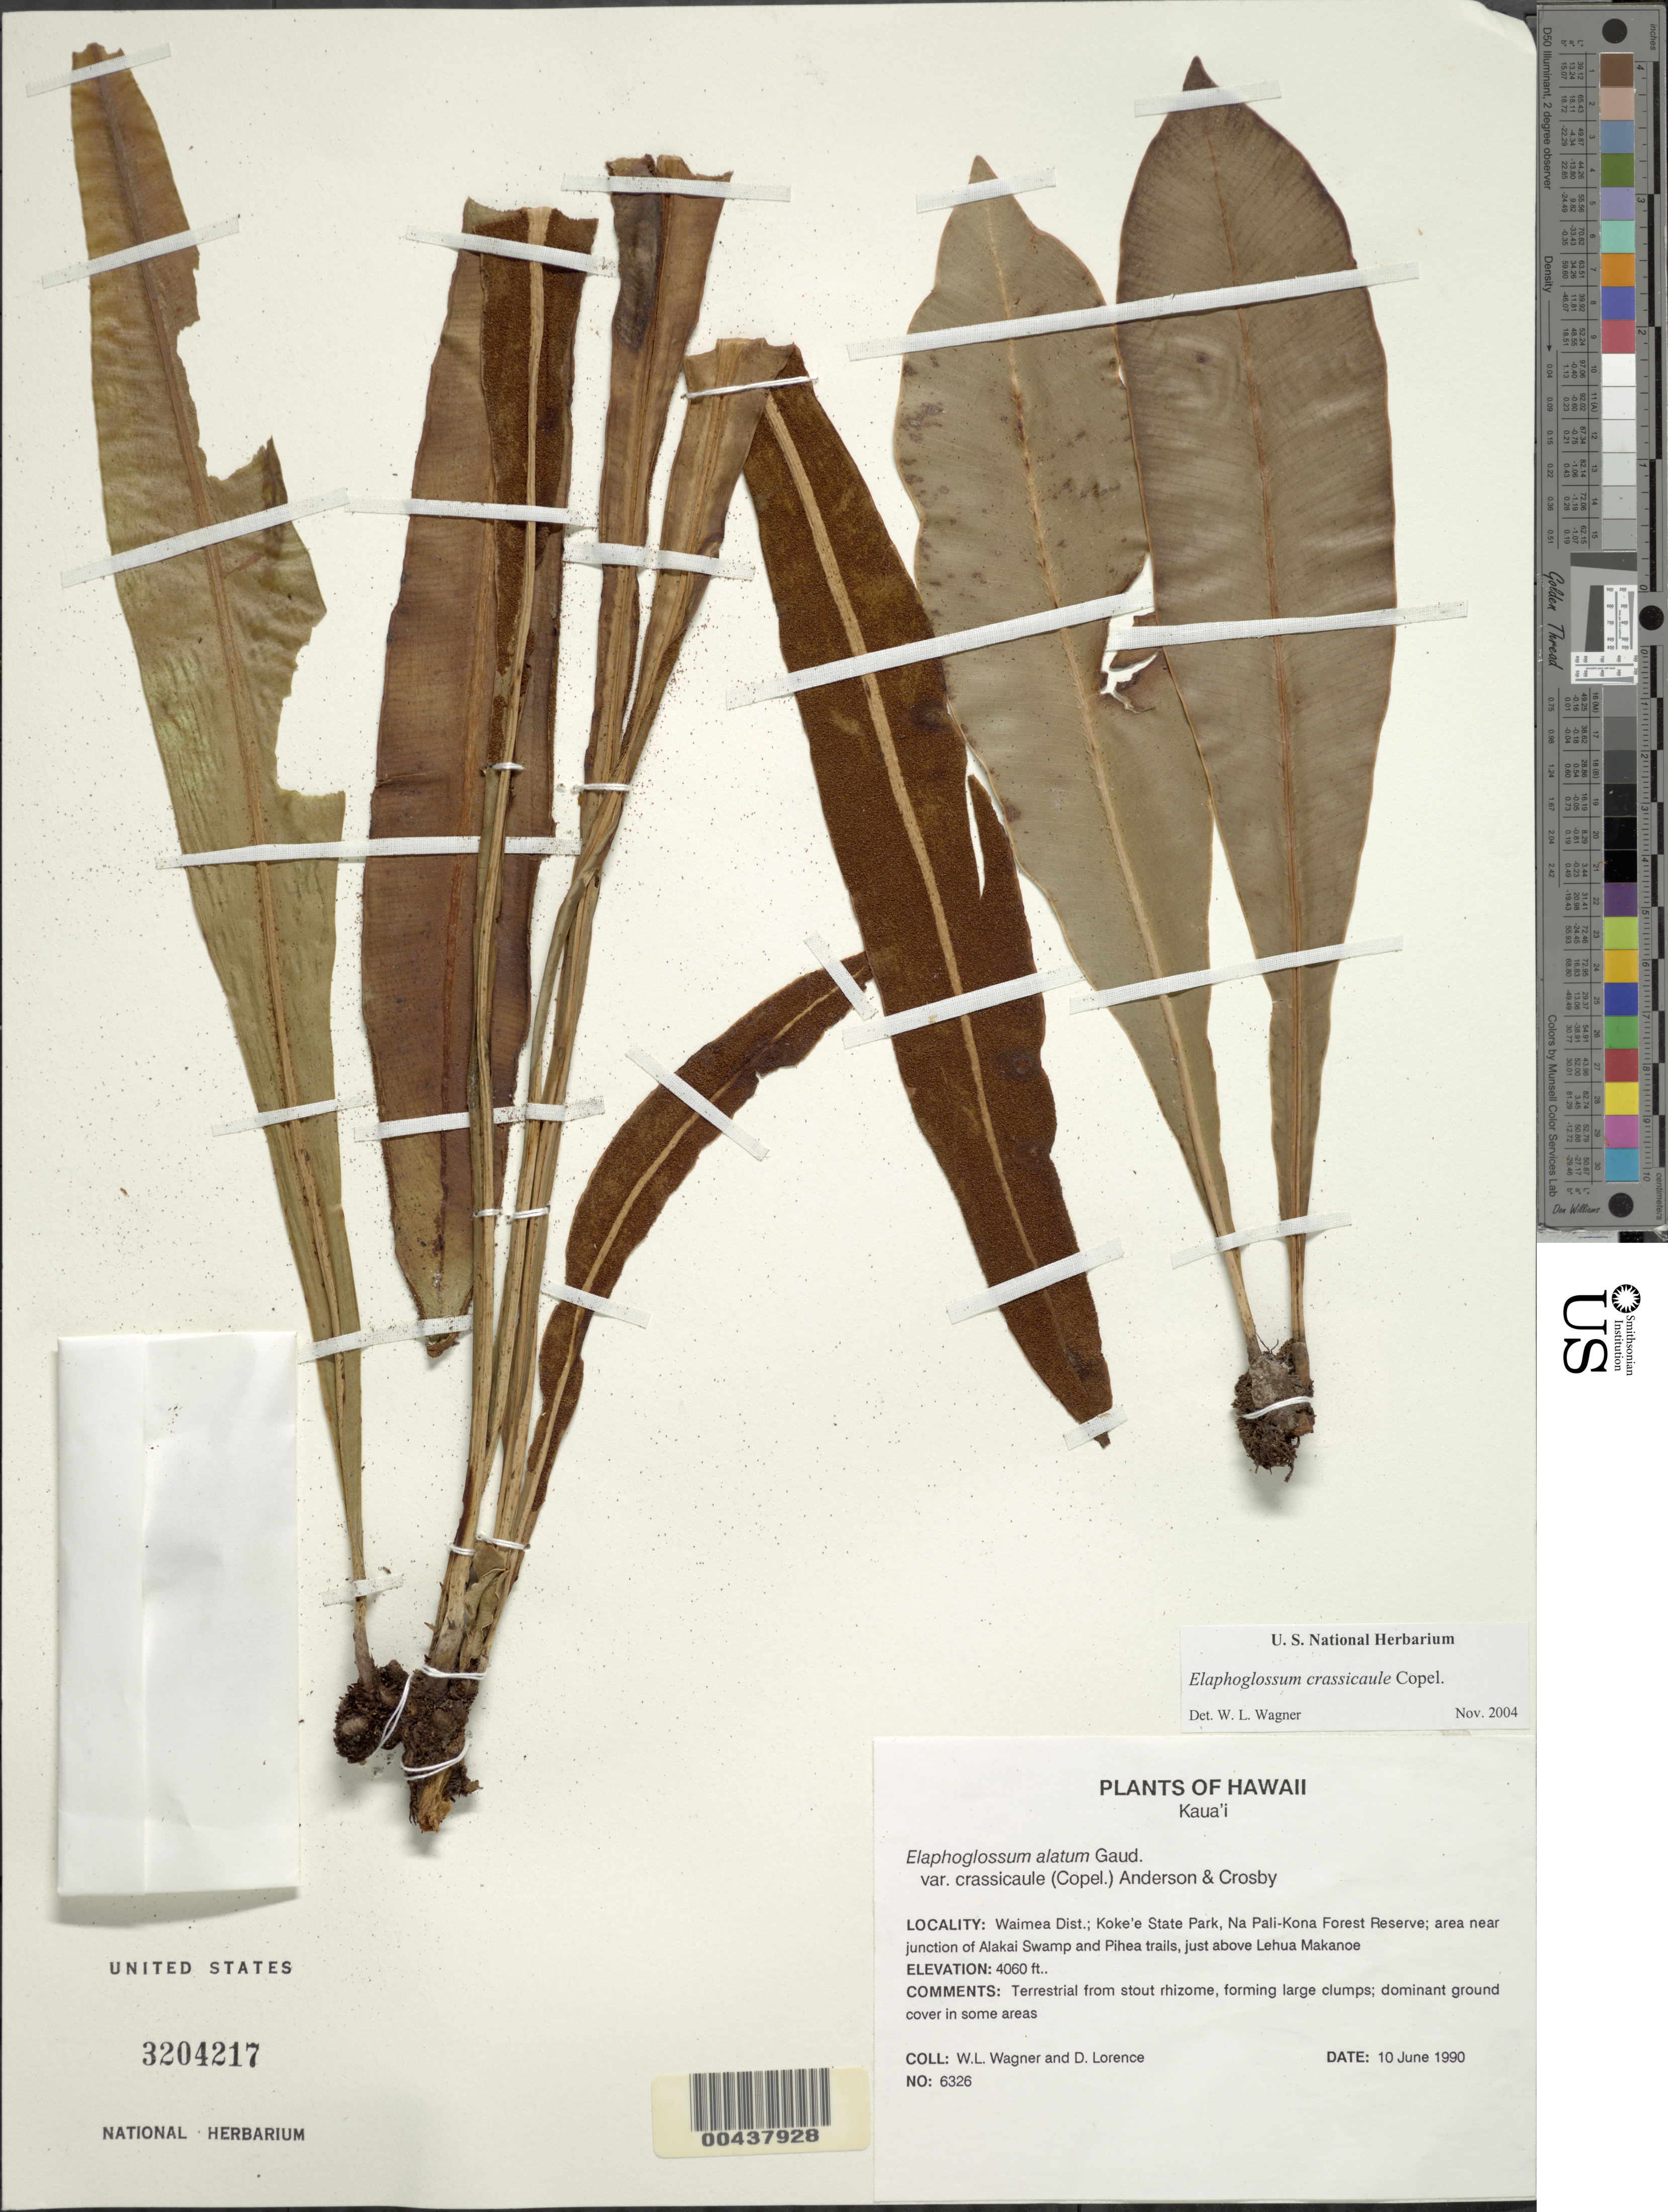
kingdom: Plantae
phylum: Tracheophyta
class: Polypodiopsida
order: Polypodiales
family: Dryopteridaceae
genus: Elaphoglossum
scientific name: Elaphoglossum crassicaule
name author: Copel.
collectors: W. L. Wagner & D. Lorence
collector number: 6326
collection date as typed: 10 Jun 1990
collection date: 1990-06-10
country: United States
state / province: Hawaii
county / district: Kauai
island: Kaua'i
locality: Waimea Dist.; Koke'e State Pk., Na Pali-Kona For. Res.; near jct. of Alakai Swamp and Pihea trails, just above Lehua Makanoe ...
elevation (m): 1237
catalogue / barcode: US 3204217